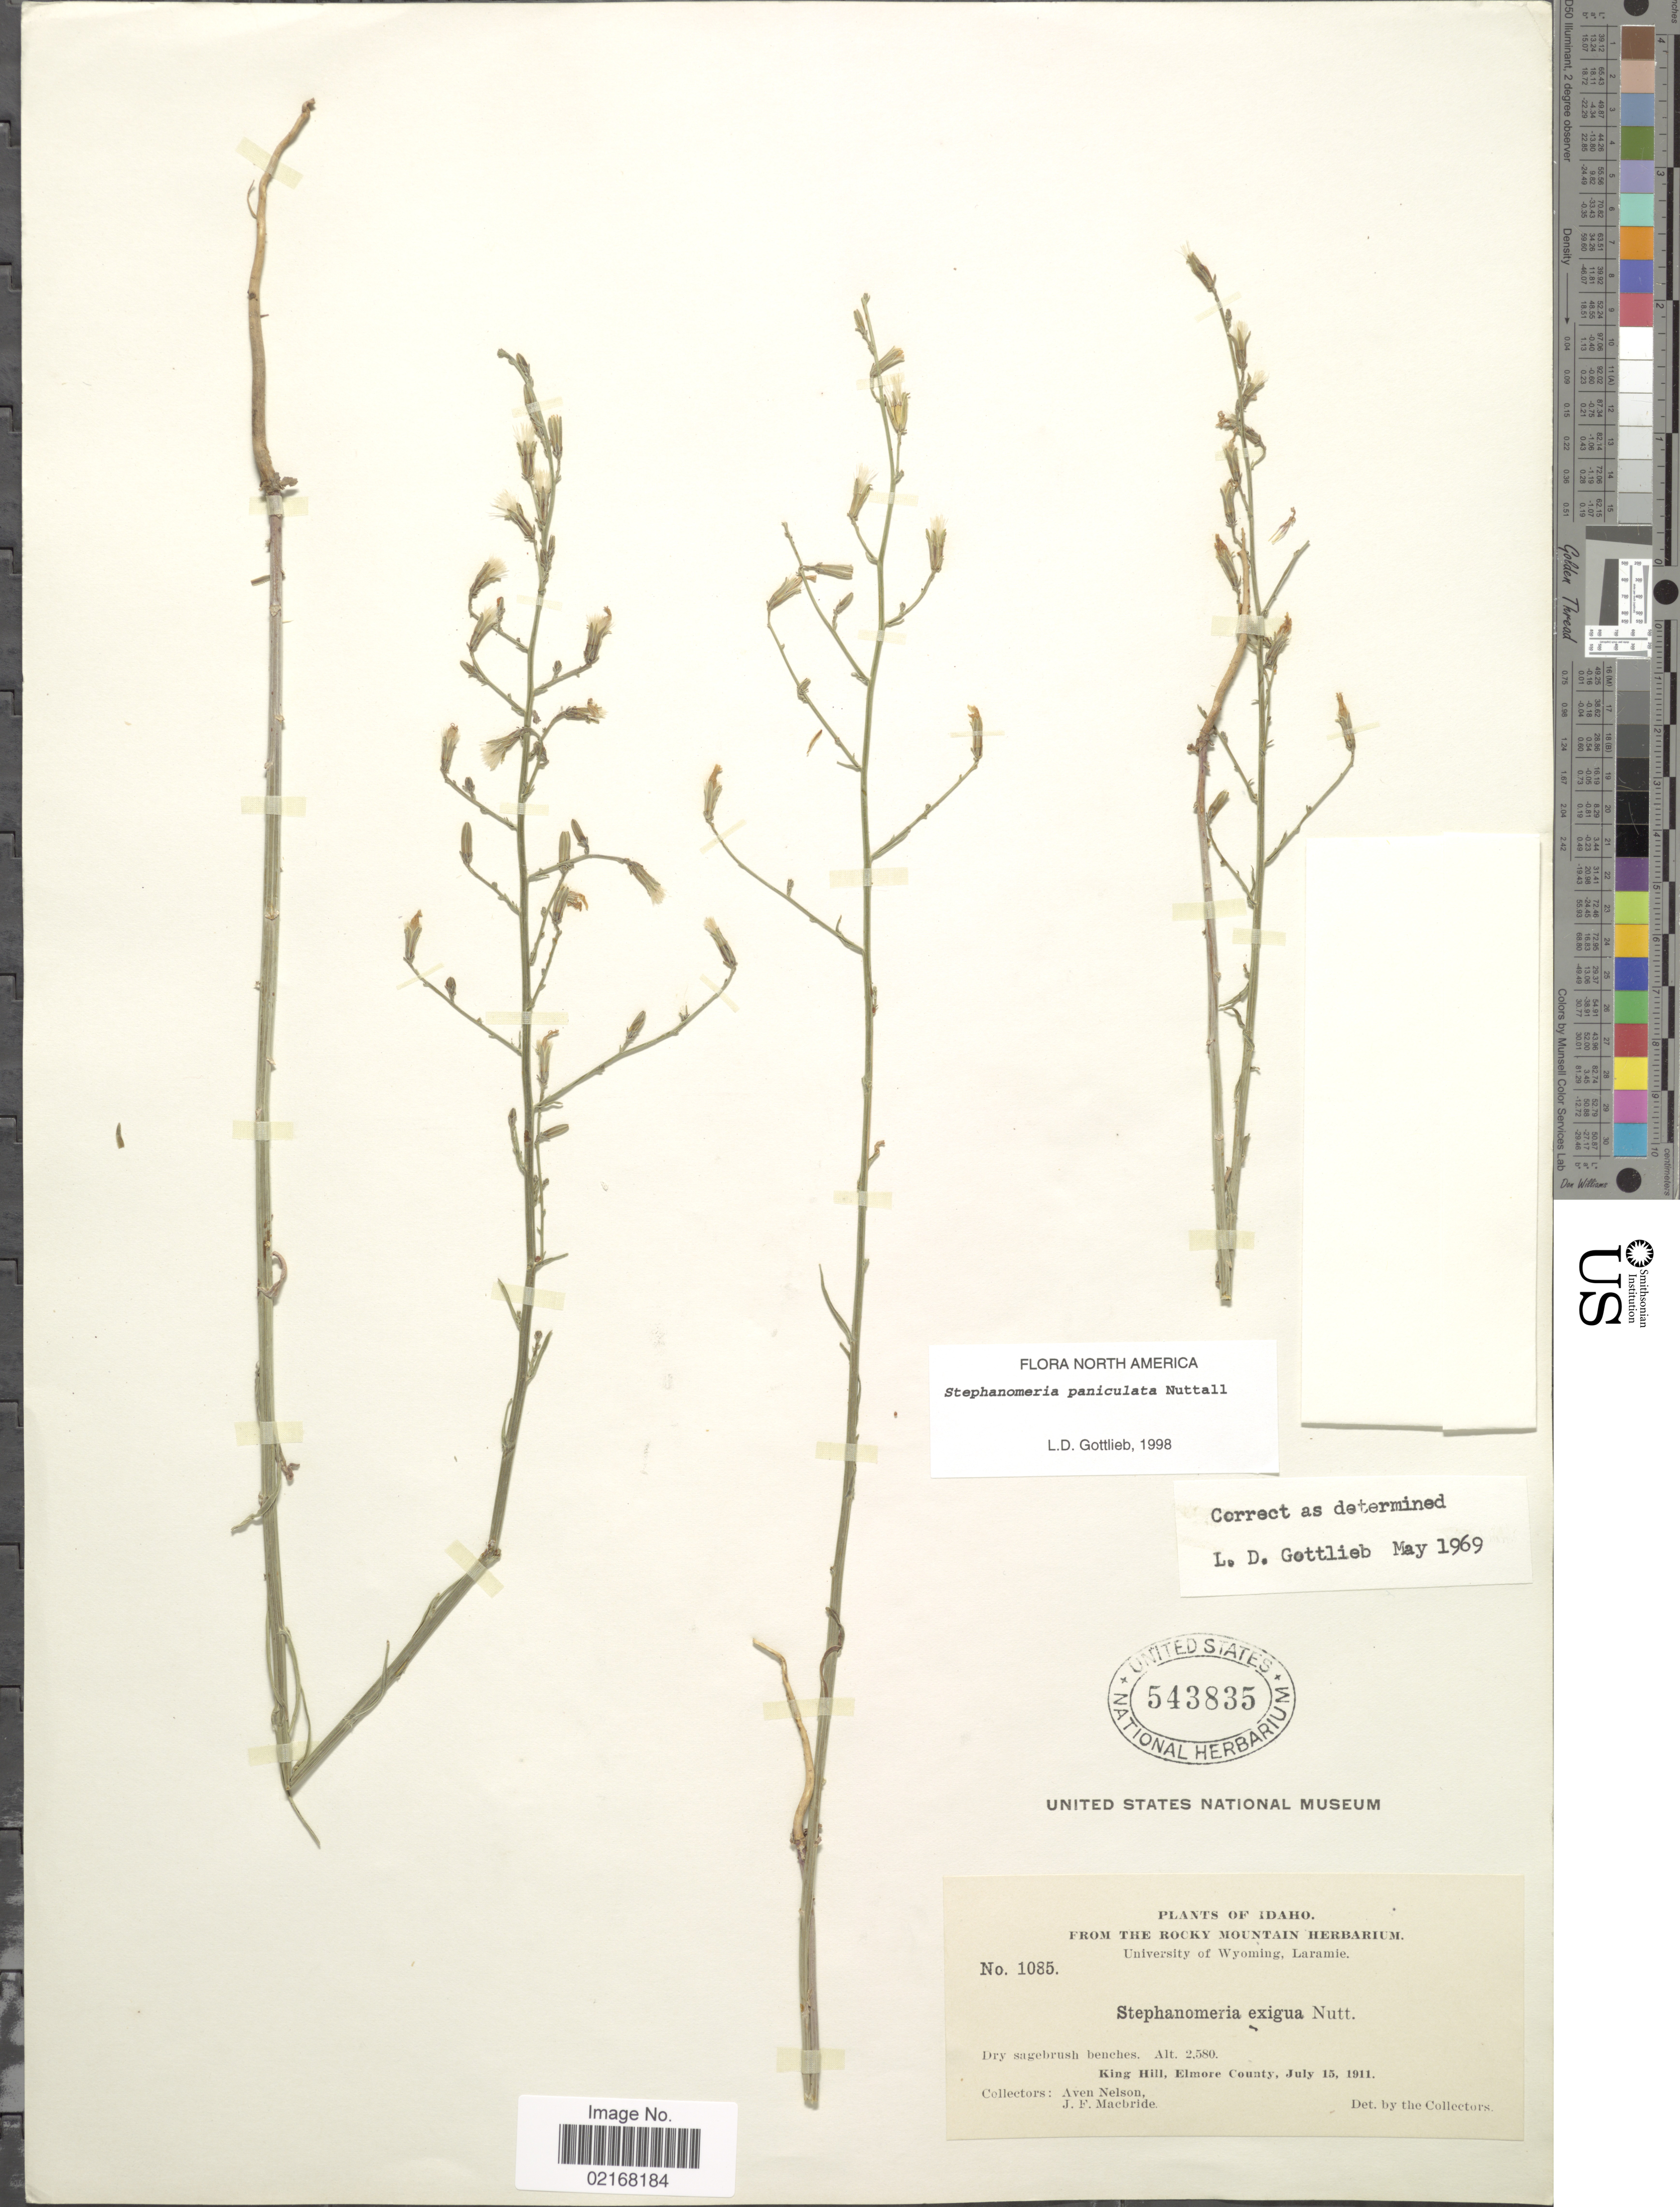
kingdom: Plantae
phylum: Tracheophyta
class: Magnoliopsida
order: Asterales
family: Asteraceae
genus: Stephanomeria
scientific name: Stephanomeria paniculata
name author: Nutt.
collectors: A. Nelson & J. F. Macbride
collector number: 1085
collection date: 1911-07-15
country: United States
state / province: Idaho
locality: King Hill, Elmore County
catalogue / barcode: US 543835